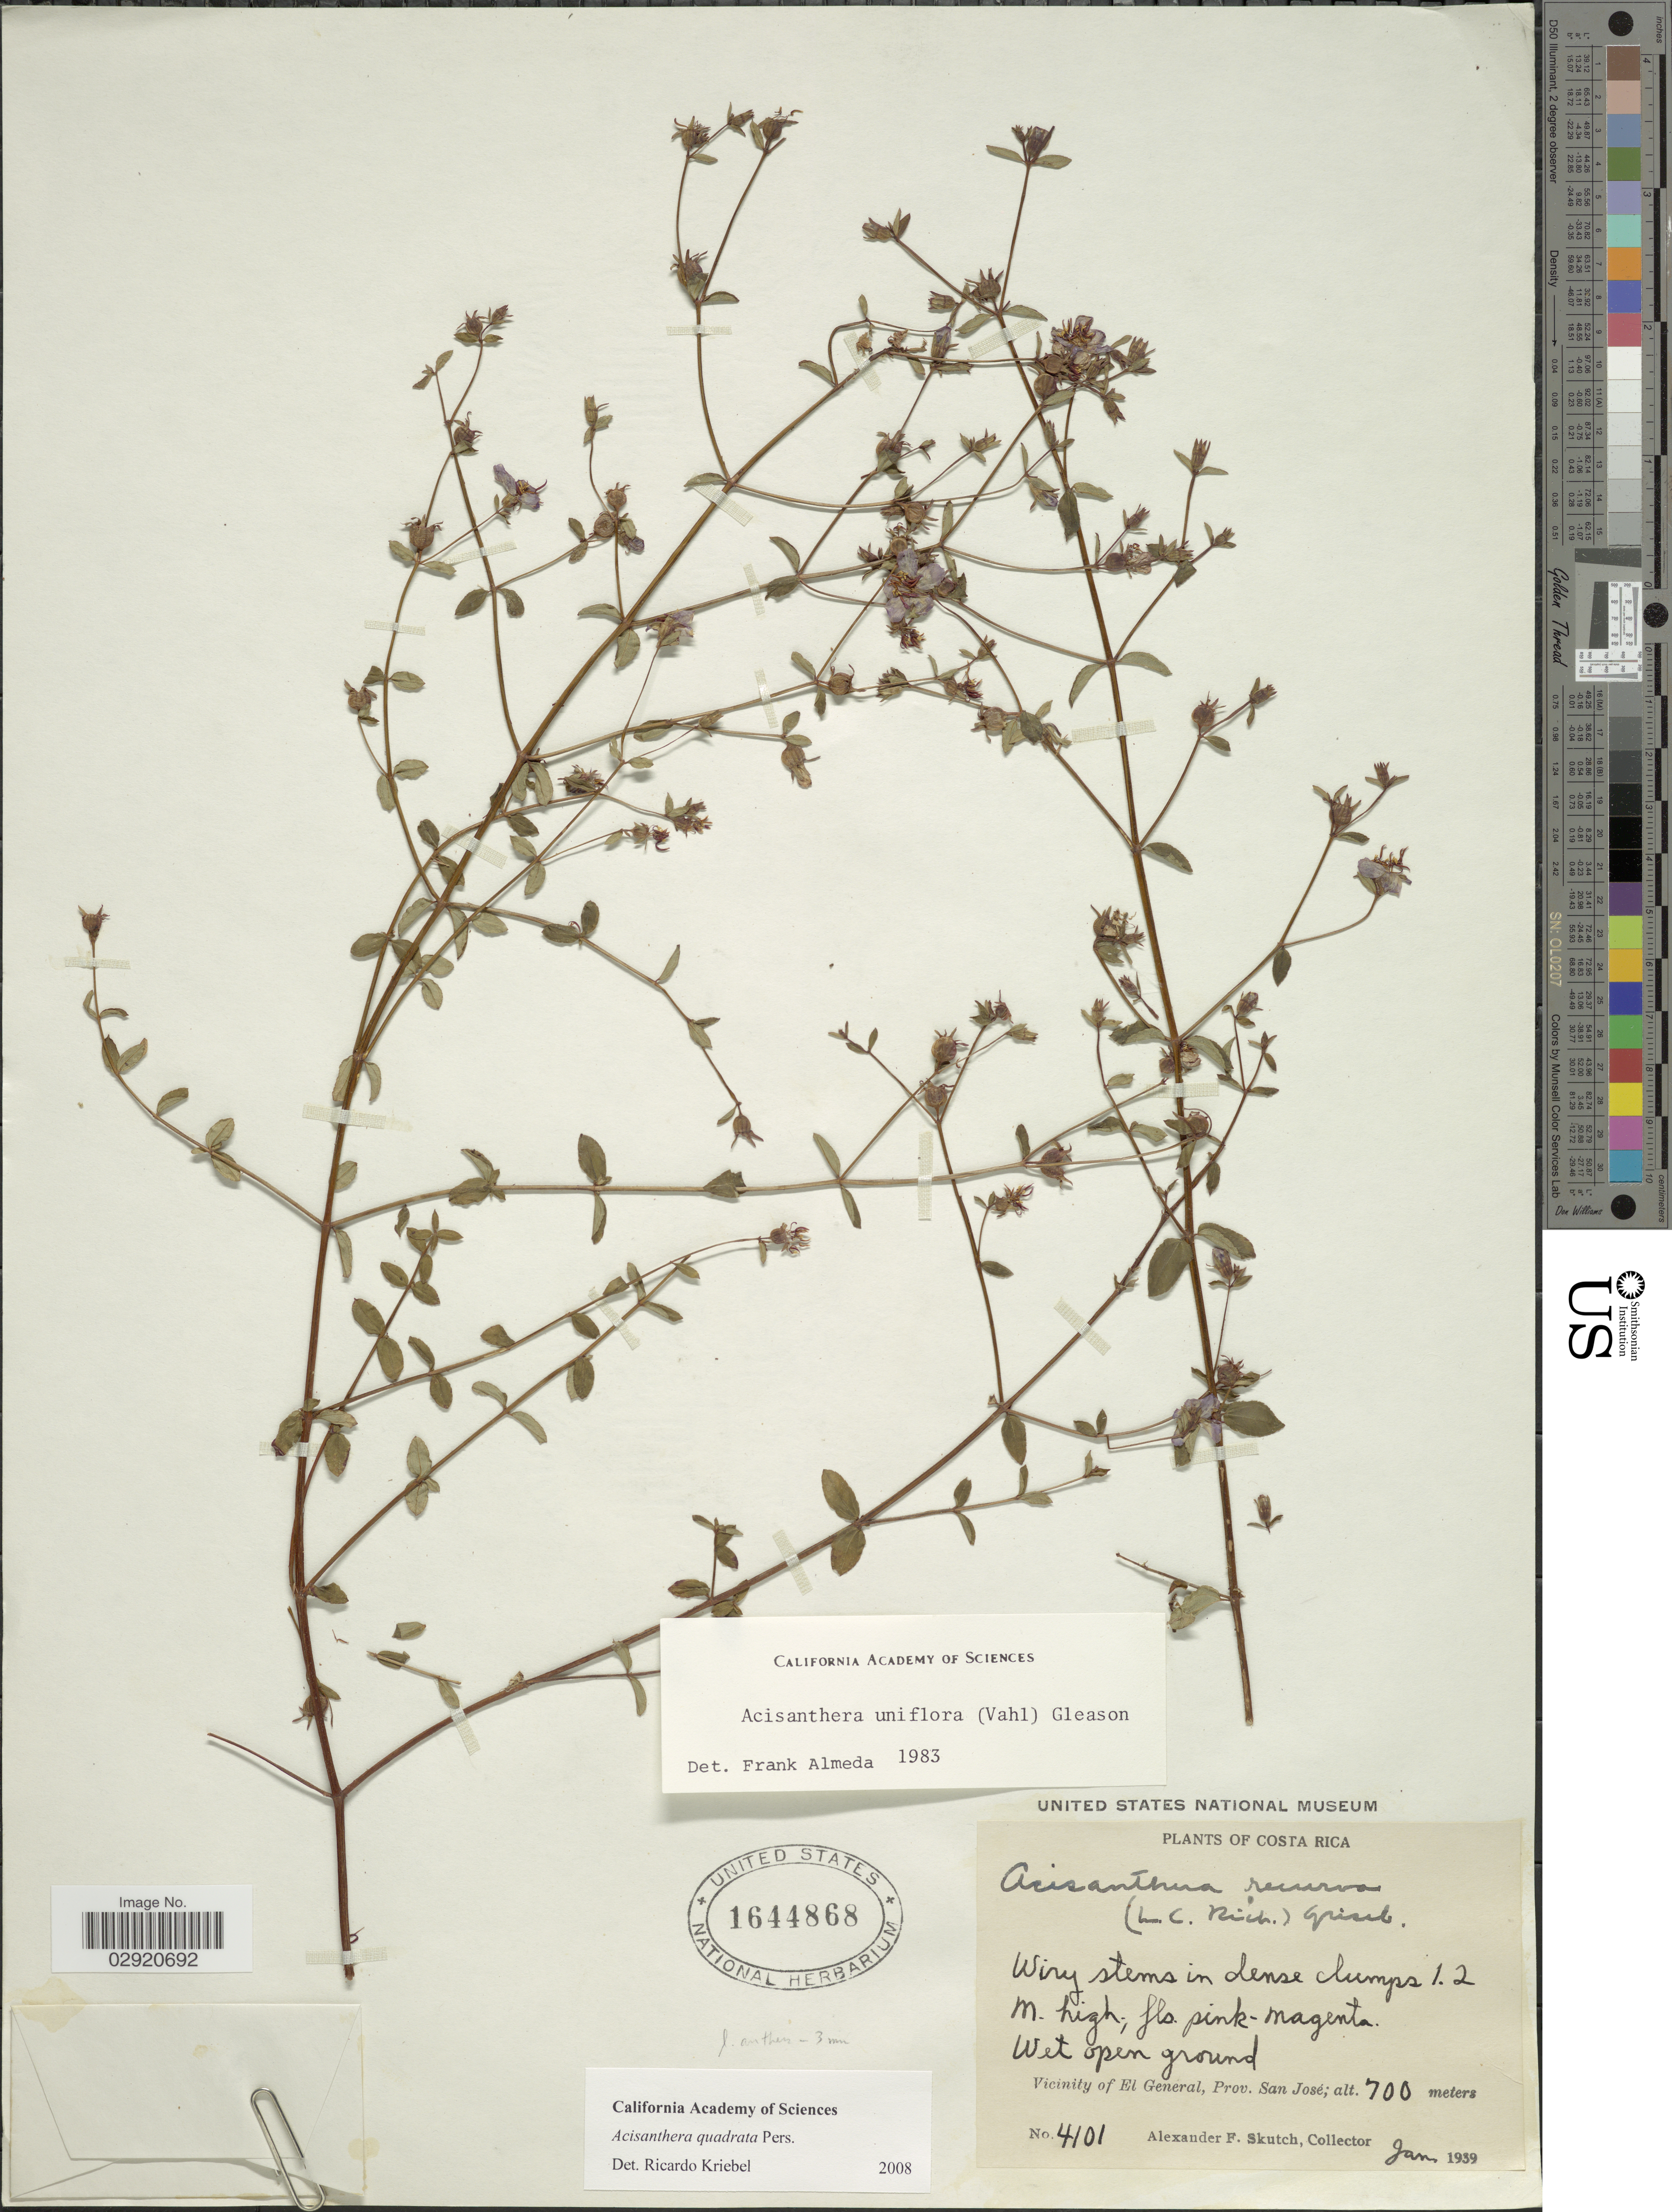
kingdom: Plantae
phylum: Tracheophyta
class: Magnoliopsida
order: Myrtales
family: Melastomataceae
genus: Acisanthera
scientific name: Acisanthera uniflora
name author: (Vahl) Gleason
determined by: Nunes da Silva, Diego, (RB), Jardim Botanico do Rio de Janeiro - Herbario (BRAZIL)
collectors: A. F. Skutch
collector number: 4101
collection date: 1939-01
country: Costa Rica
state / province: San José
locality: Vicinity of El General.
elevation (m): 700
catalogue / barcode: US 1644868